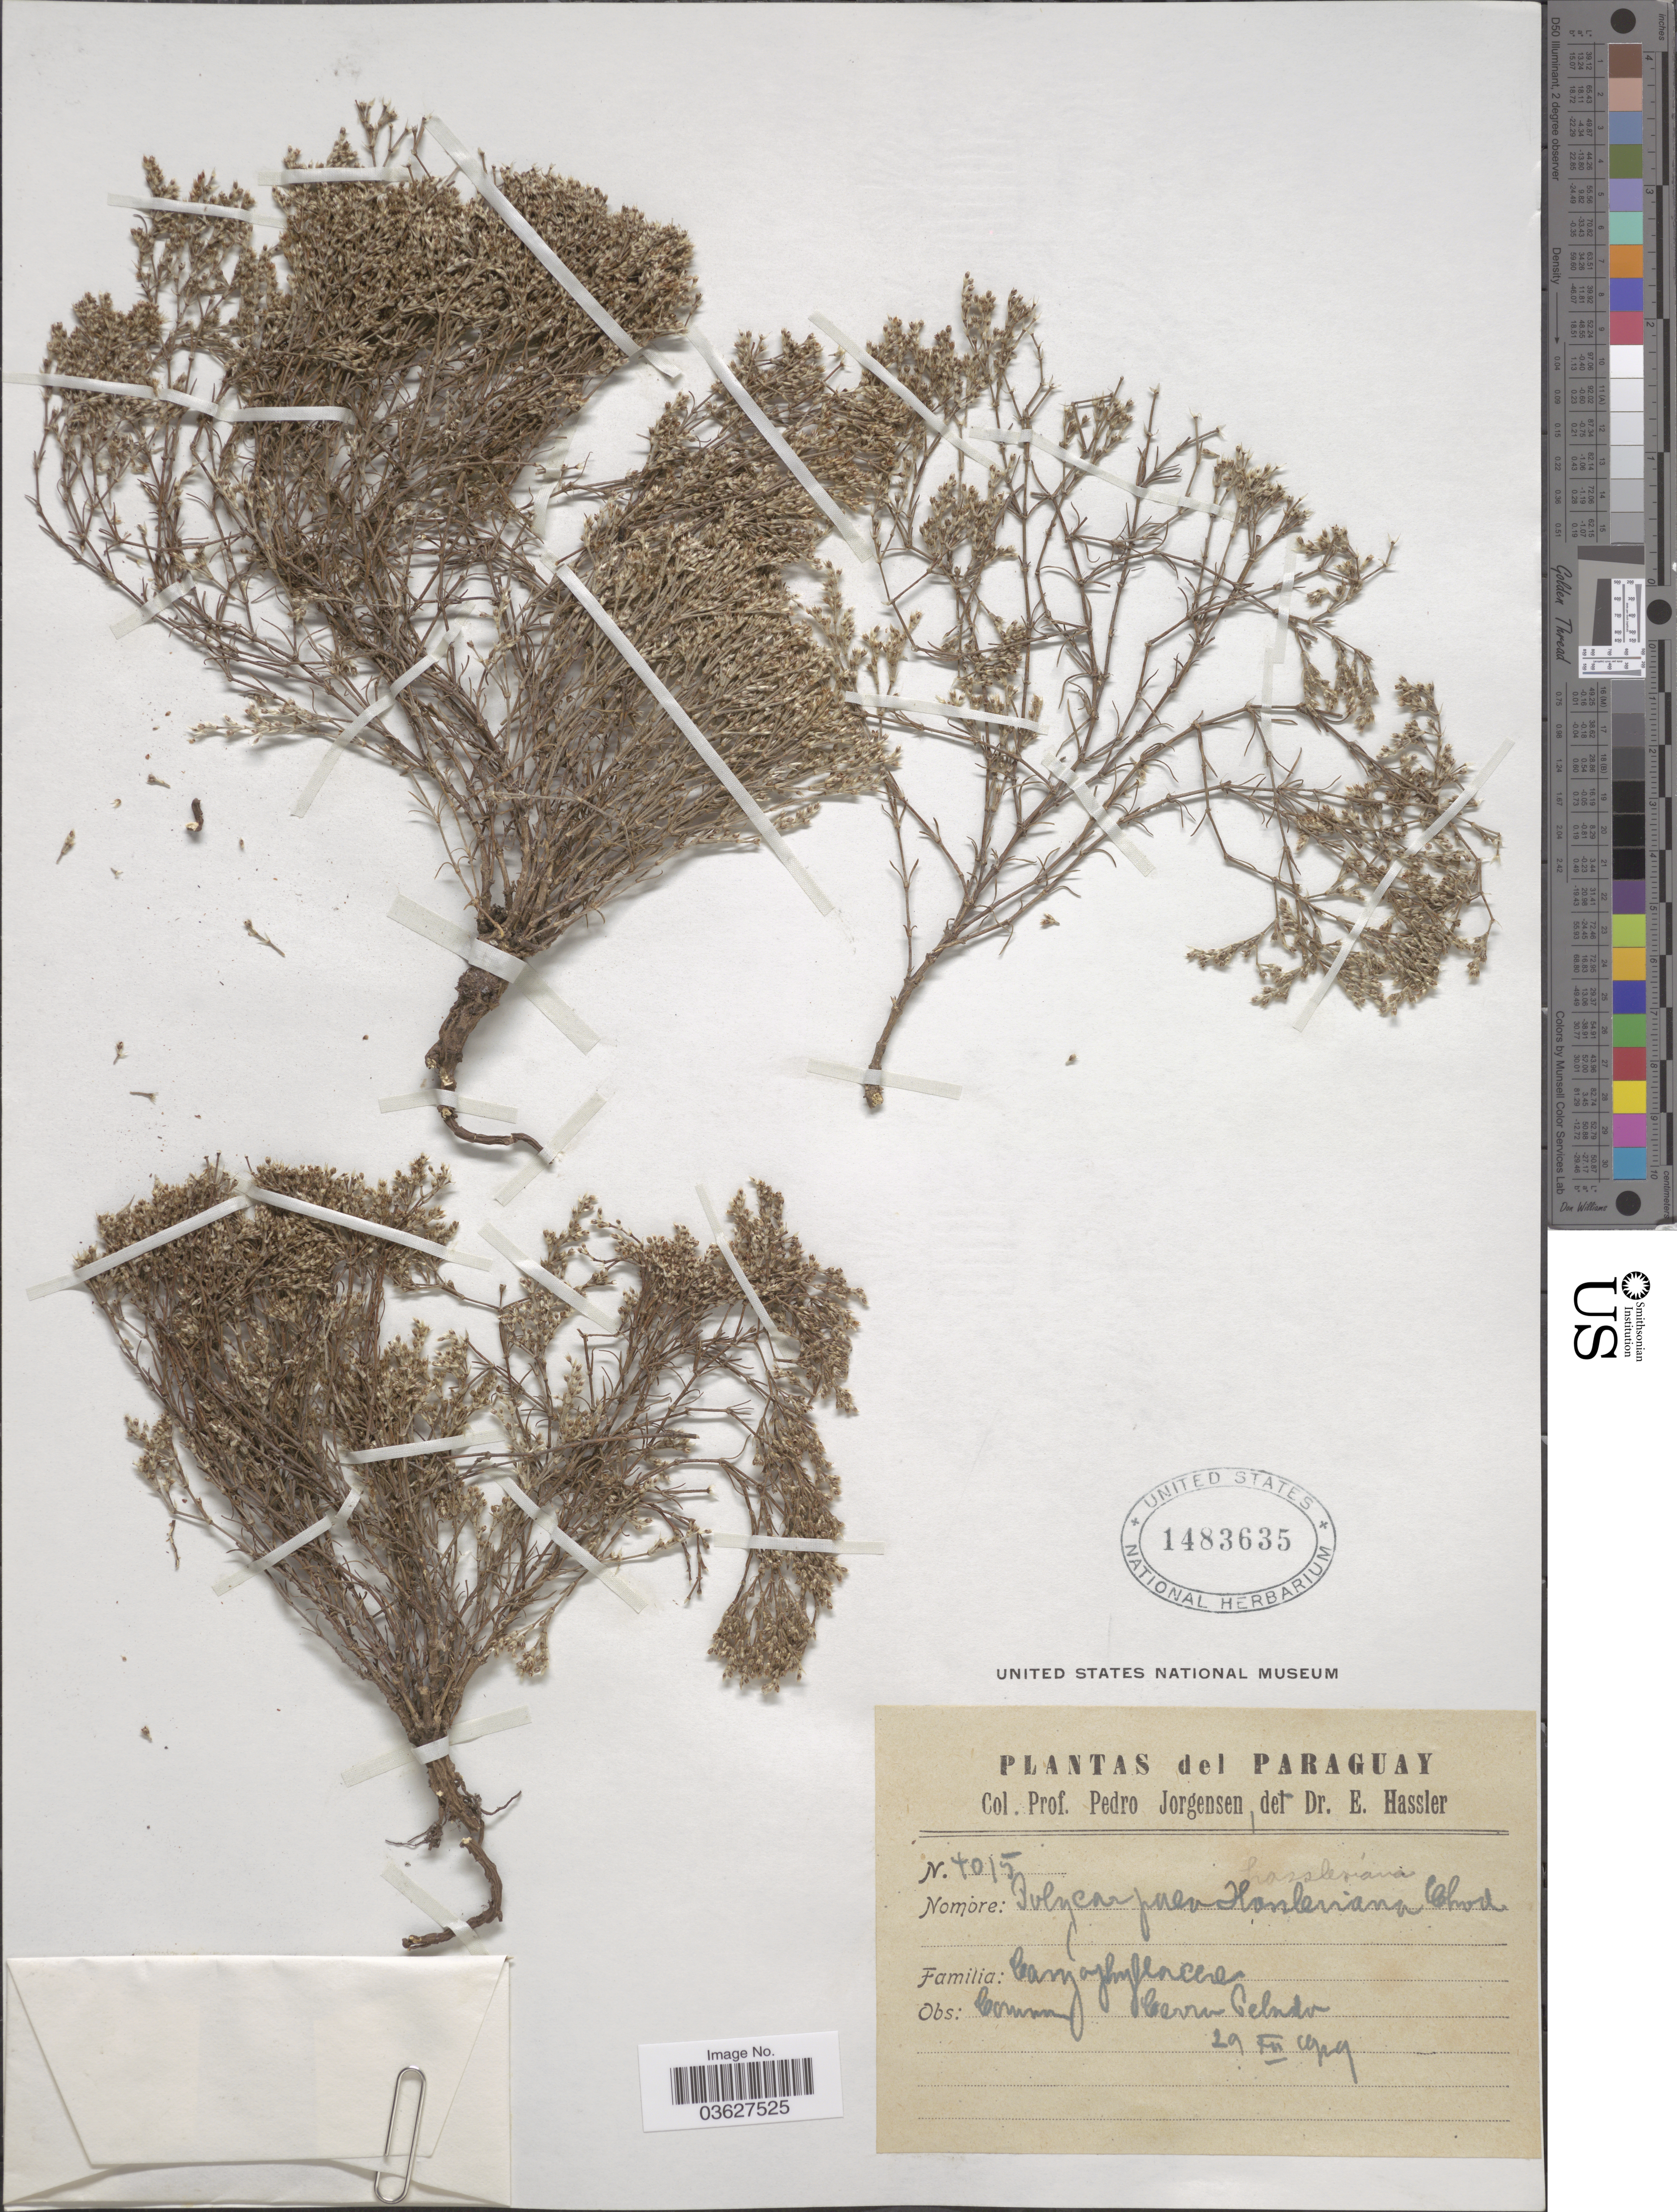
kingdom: Plantae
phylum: Tracheophyta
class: Magnoliopsida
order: Caryophyllales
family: Caryophyllaceae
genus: Polycarpaea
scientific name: Polycarpaea hassleriana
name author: Chodat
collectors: P. Jörgensen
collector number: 4015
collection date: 1919-12-29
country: Paraguay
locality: Cerro Celado.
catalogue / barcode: US 1483635